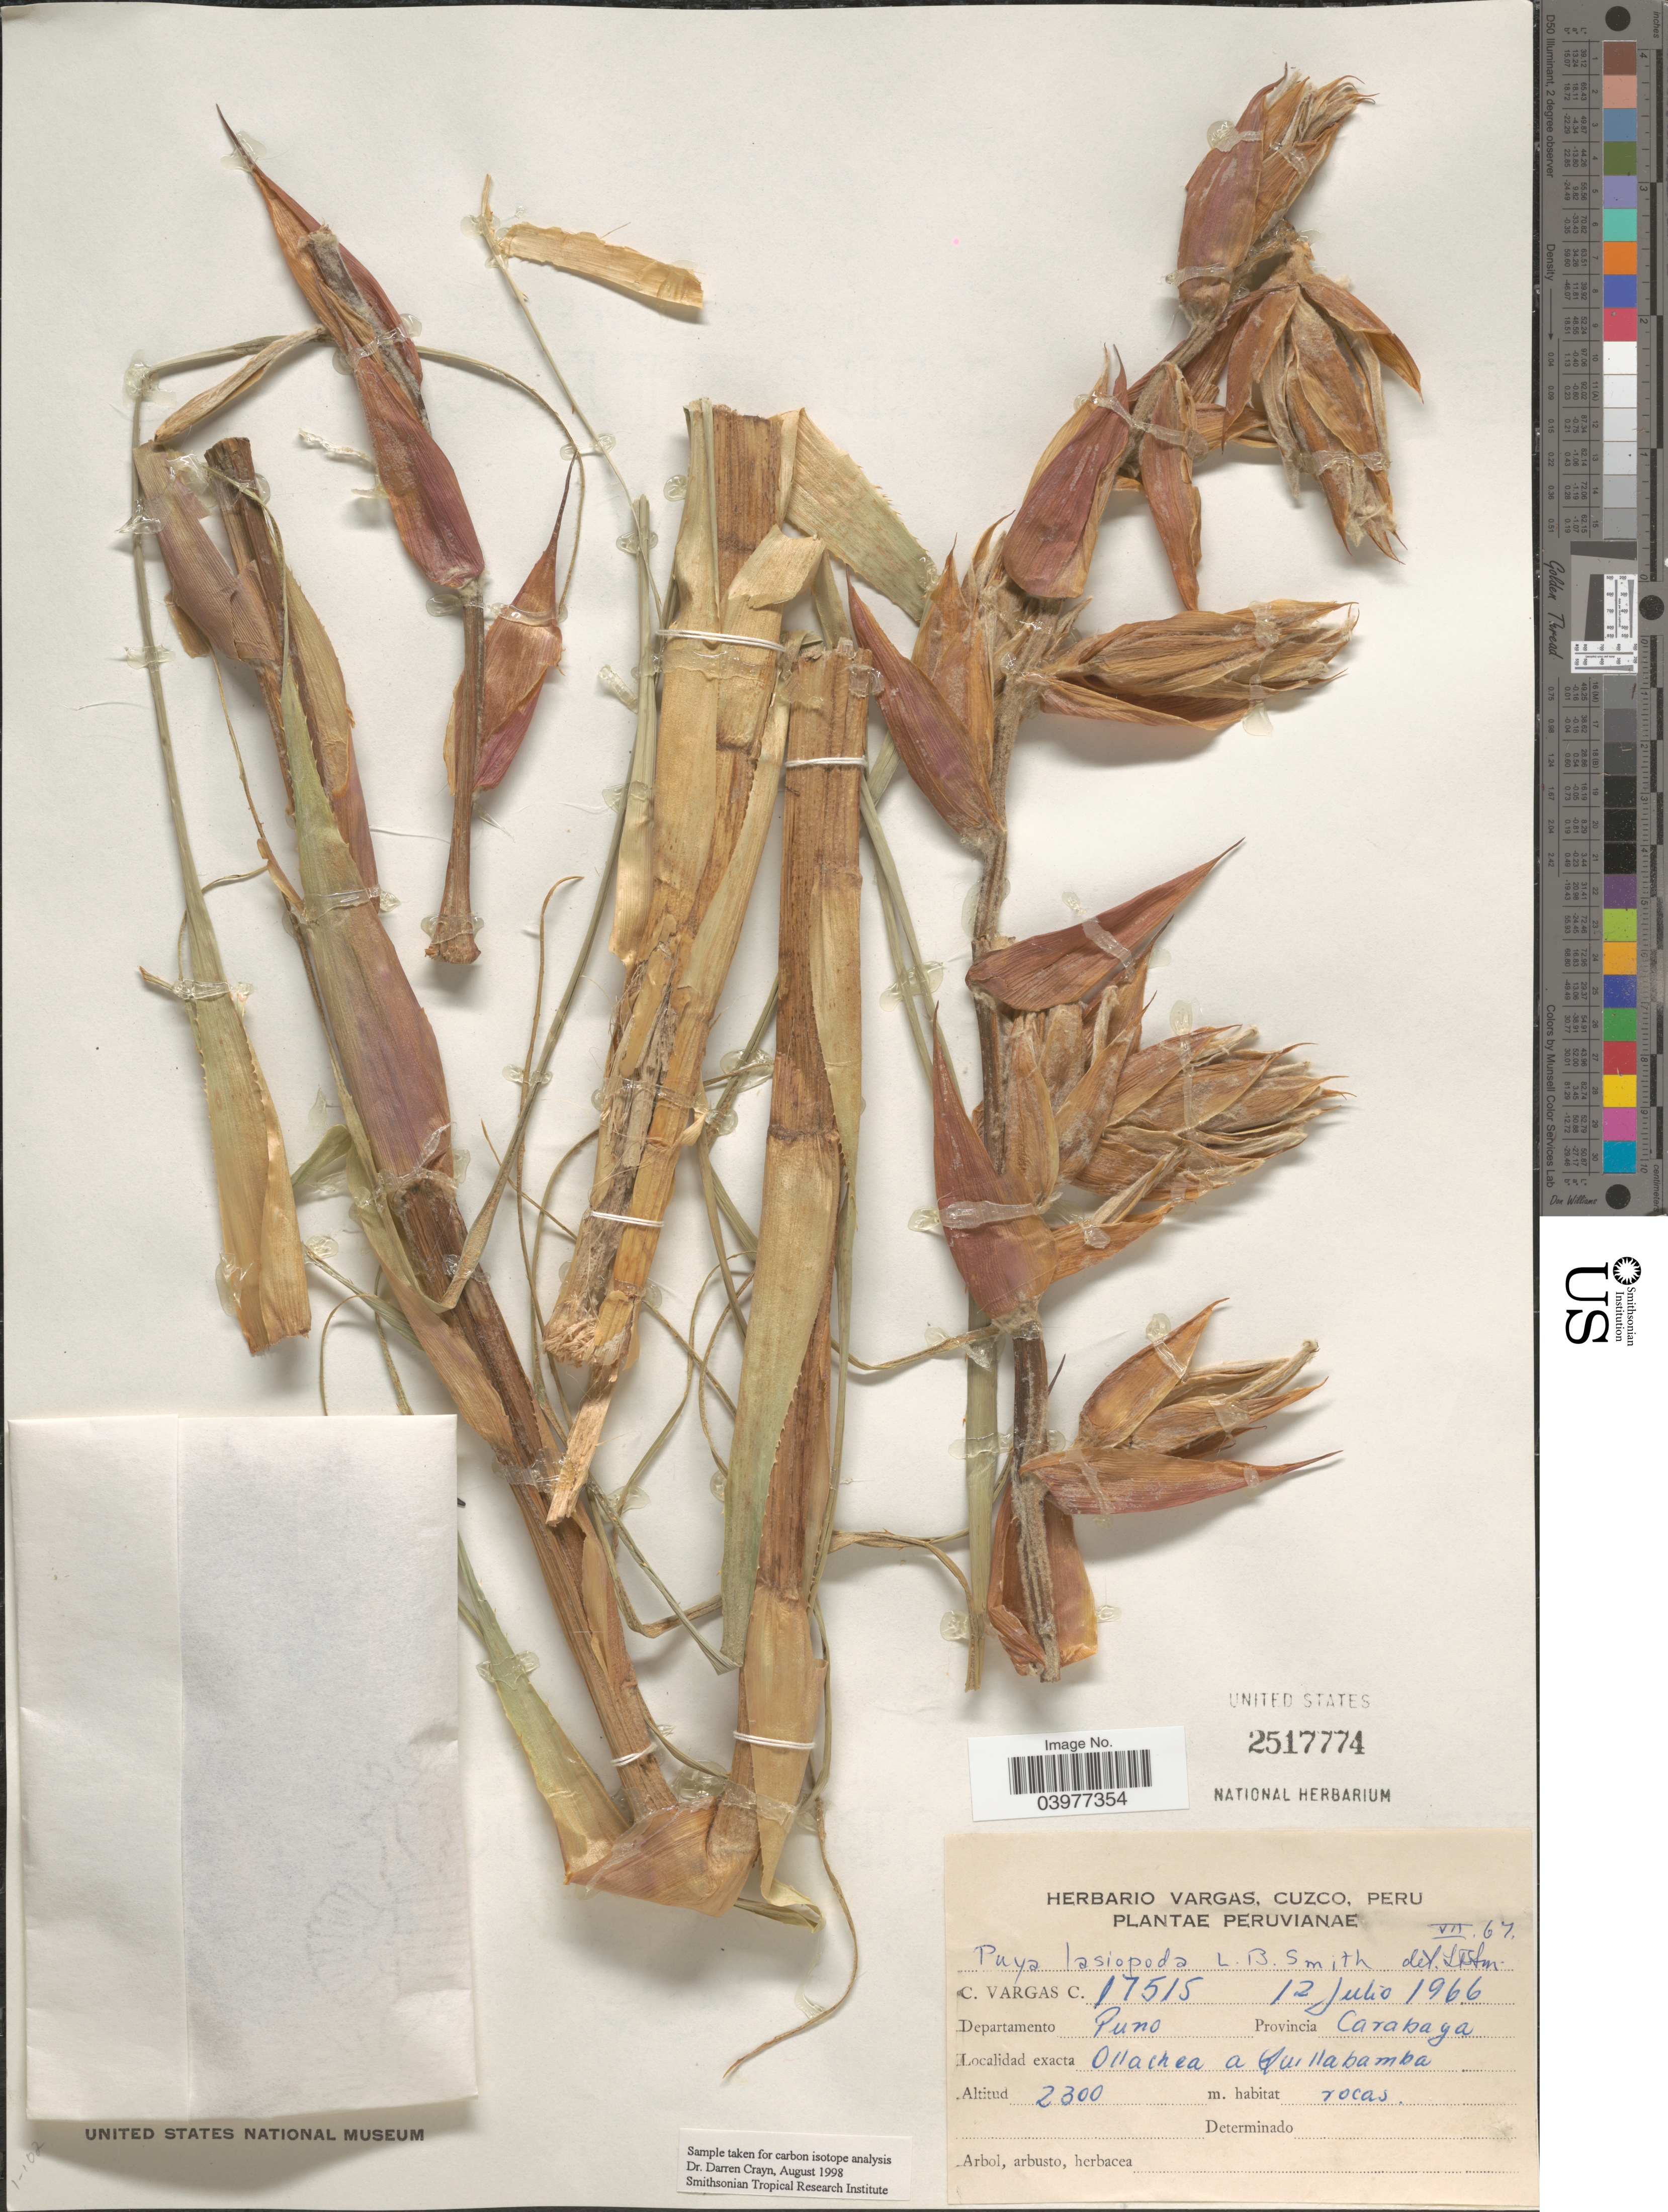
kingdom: Plantae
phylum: Tracheophyta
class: Liliopsida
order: Poales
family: Bromeliaceae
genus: Puya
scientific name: Puya lasiopoda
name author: L.B. Sm.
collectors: C. Vargas Calderón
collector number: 17515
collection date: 1966-07-12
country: Peru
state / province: Puno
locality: Departamento Puno. Provincia Carabaya. Ollachea a Quillabamba.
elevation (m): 2300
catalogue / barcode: US 2517774